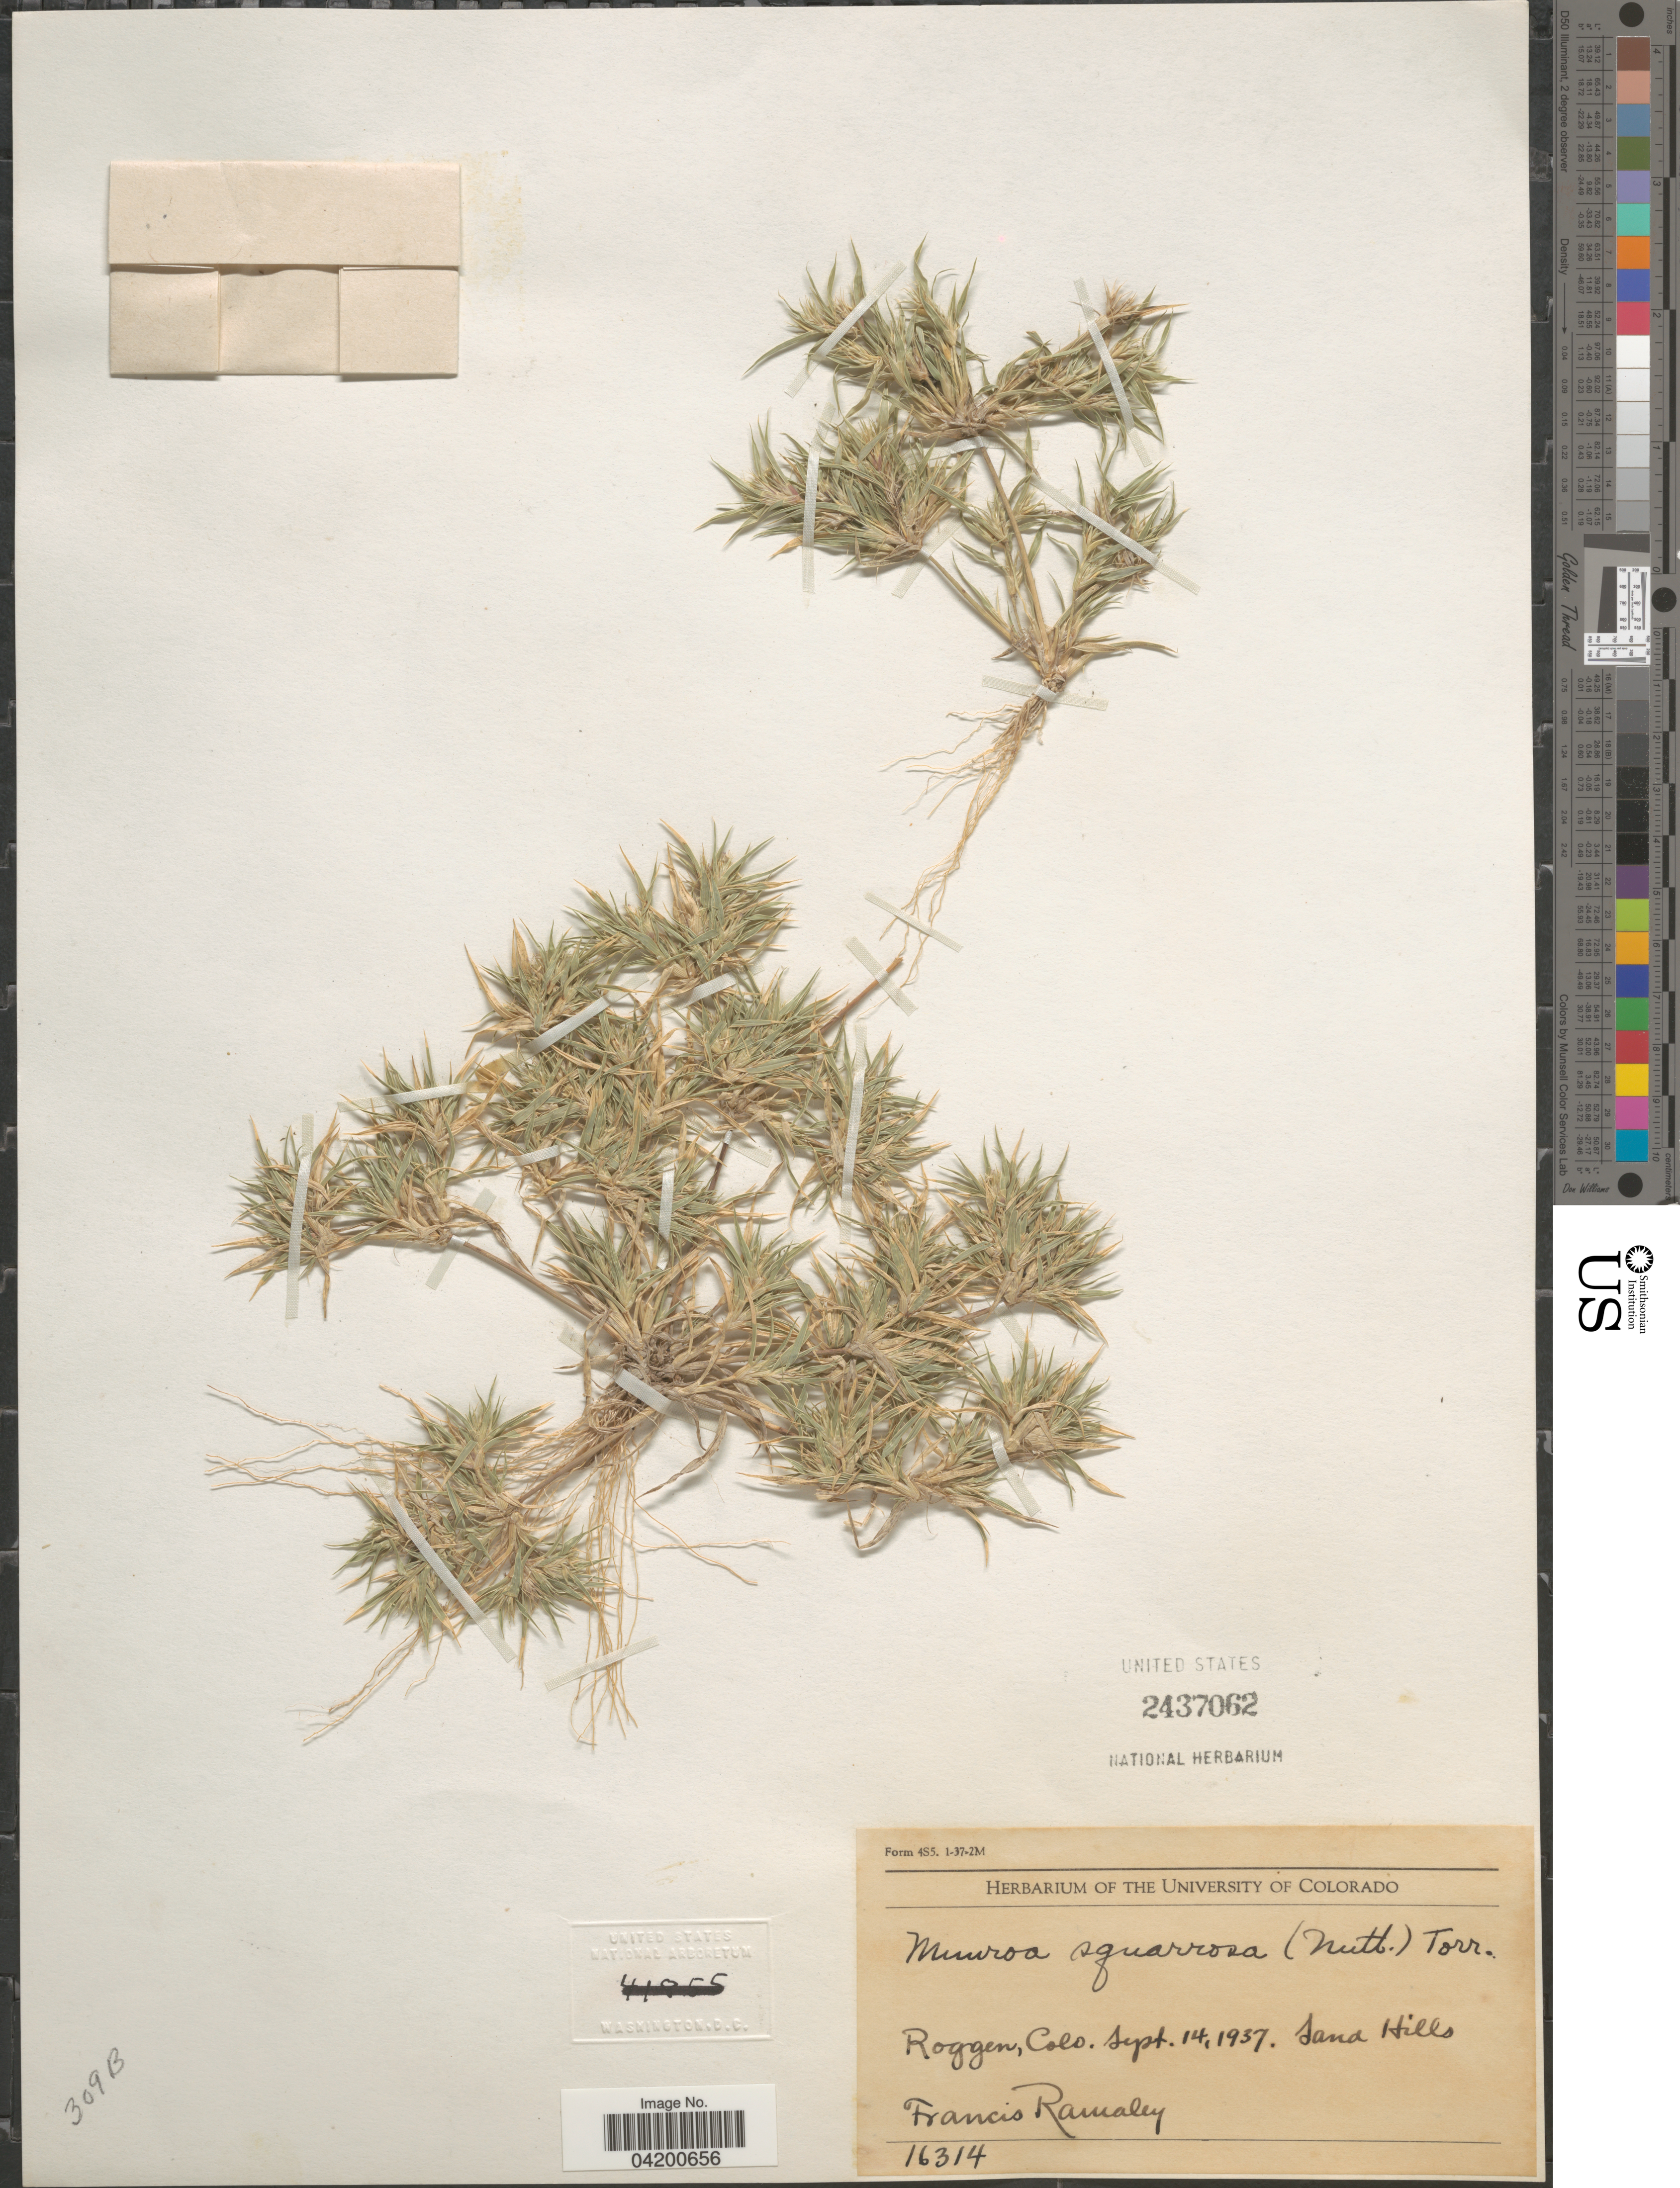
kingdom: Plantae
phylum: Tracheophyta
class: Liliopsida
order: Poales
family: Poaceae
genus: Munroa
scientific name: Munroa squarrosa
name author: (Nutt.) Torr.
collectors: F. Ramaley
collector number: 16314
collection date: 1937-09-14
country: United States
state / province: Colorado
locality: Roggen. Sand Hills.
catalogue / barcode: US 2437062